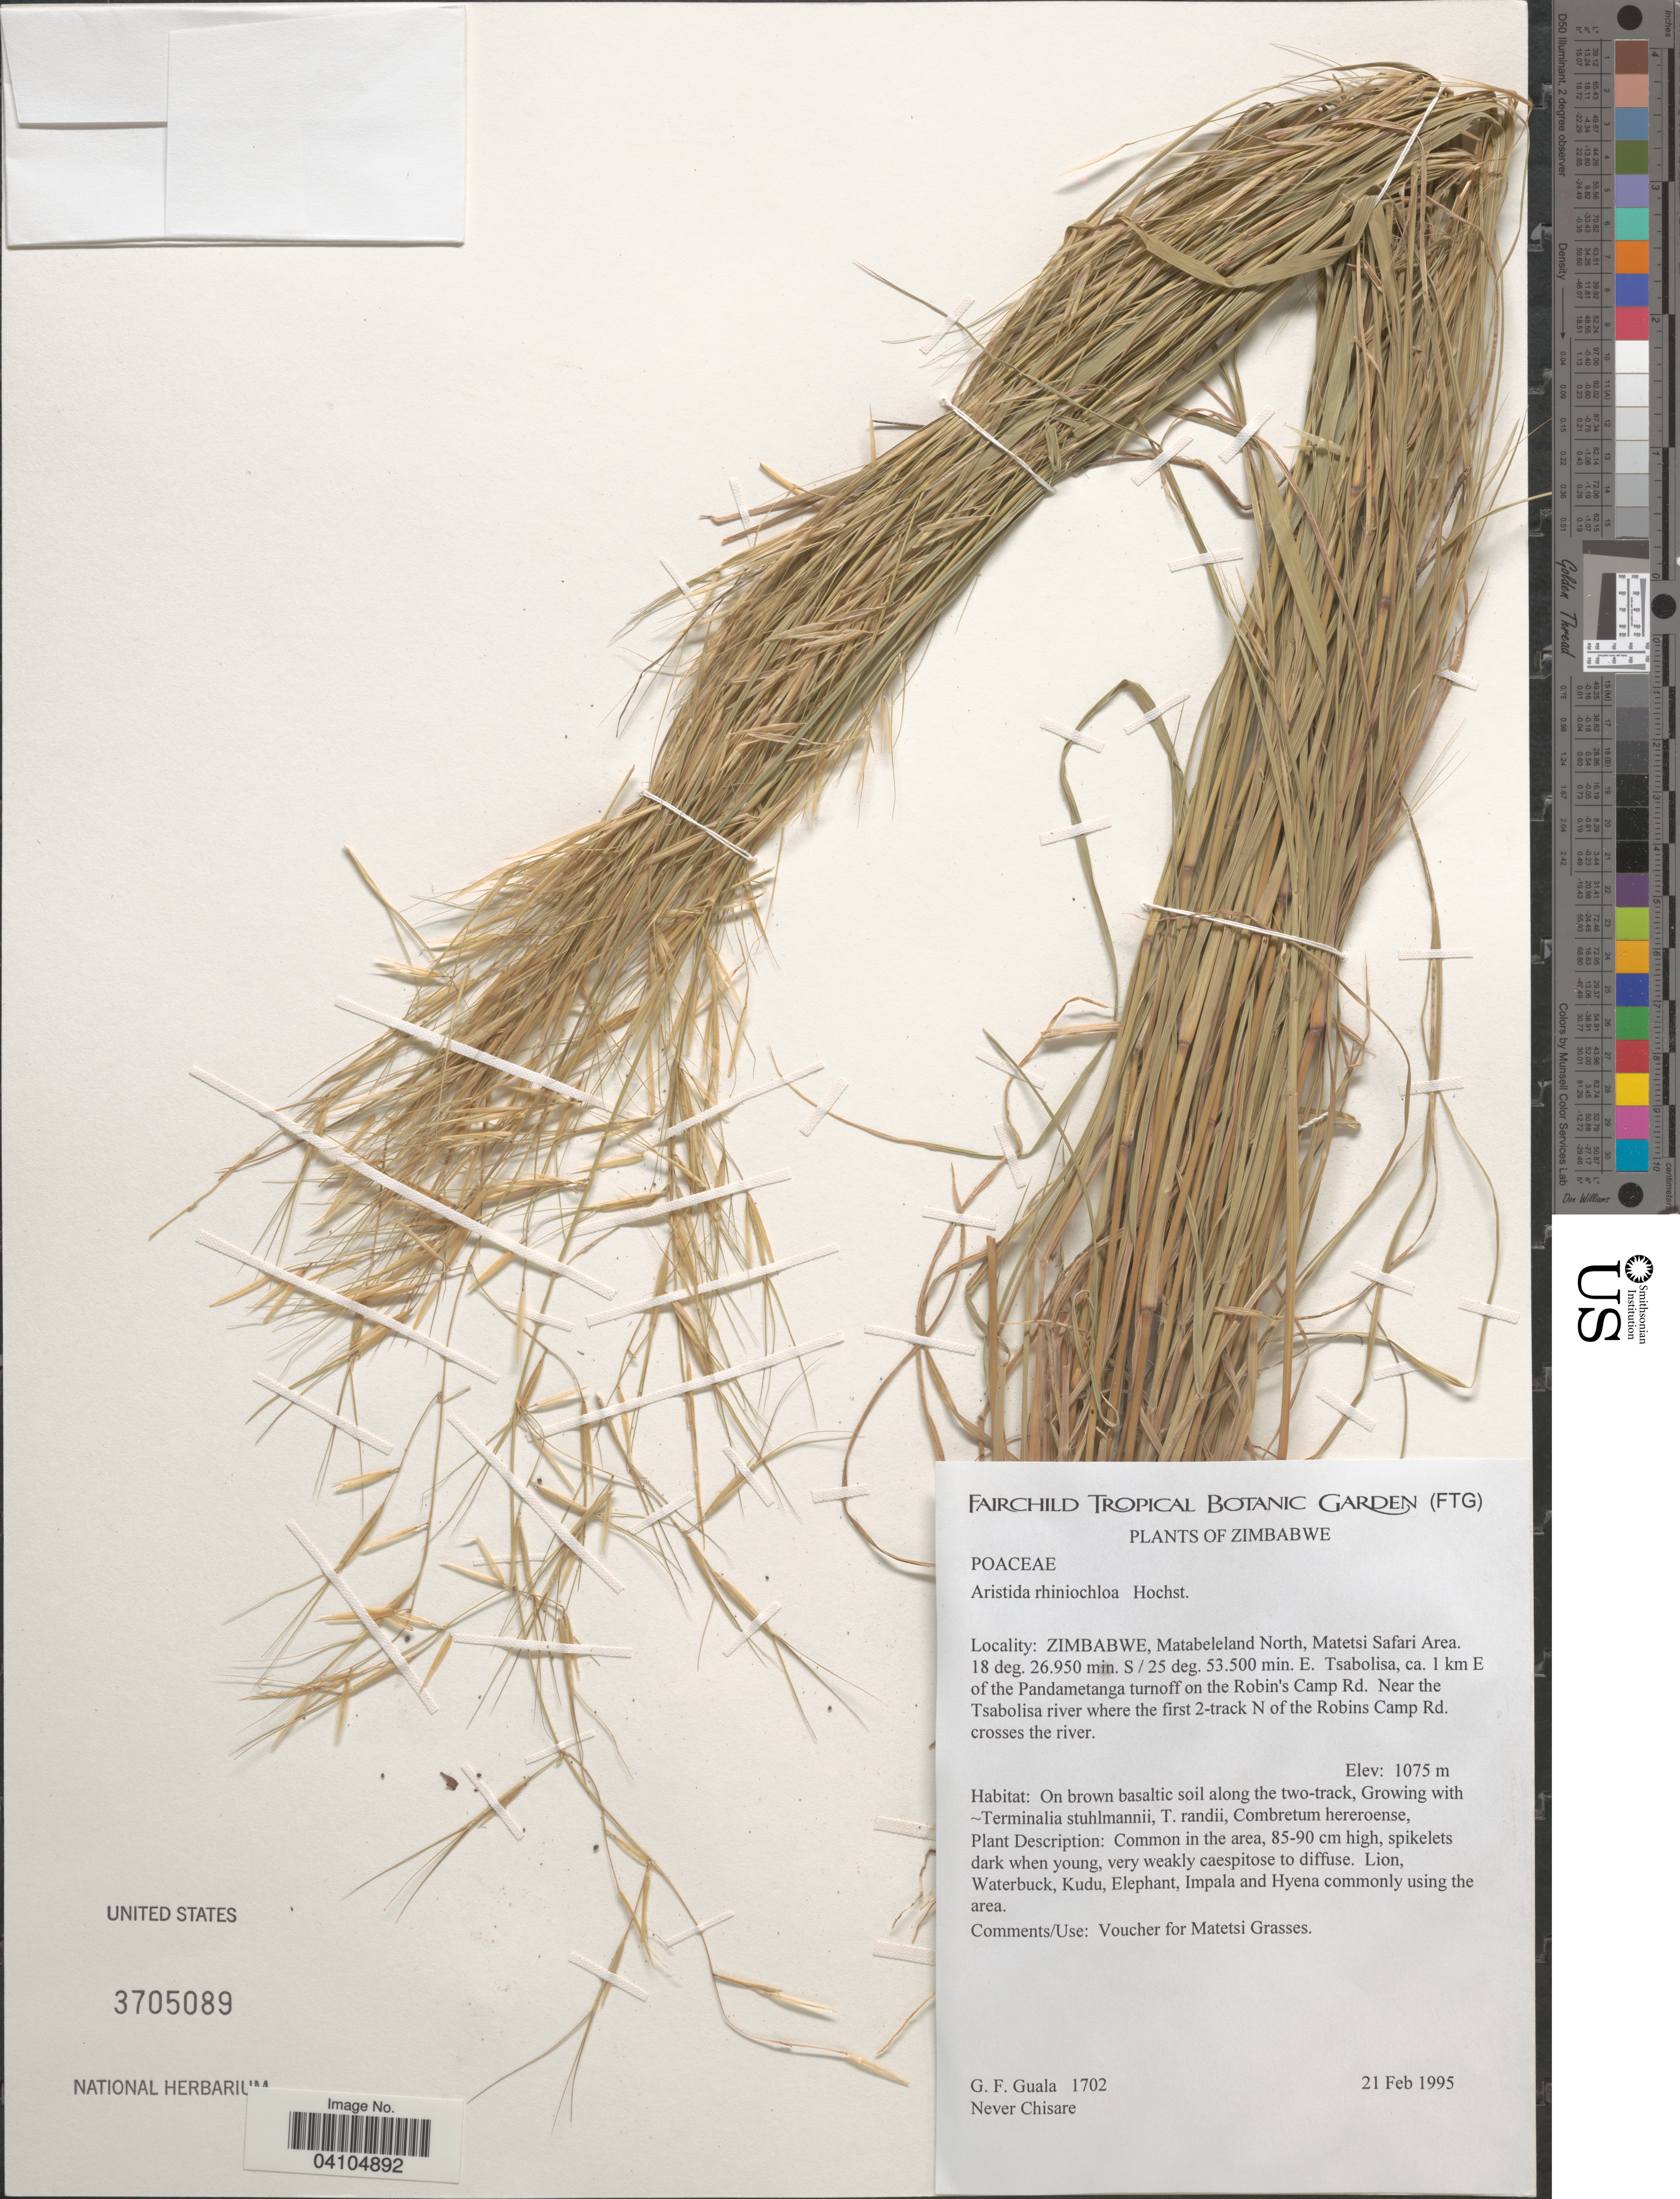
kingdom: Plantae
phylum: Tracheophyta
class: Liliopsida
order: Poales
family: Poaceae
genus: Aristida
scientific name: Aristida rhiniochloa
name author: Hochst.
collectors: G. Guala & N. Chisare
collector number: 1702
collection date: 1995-02-21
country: Zimbabwe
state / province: Matabeleland North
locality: Matetsi Safari Area. Tsabolisa, ca. 1 km E of the Pandametanga turnoff on the Robin's Camp Rd. Near the Tsabolisa river where the first 2-track N of the Robins Camp Rd. crosses the river.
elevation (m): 1075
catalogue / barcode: US 3705089